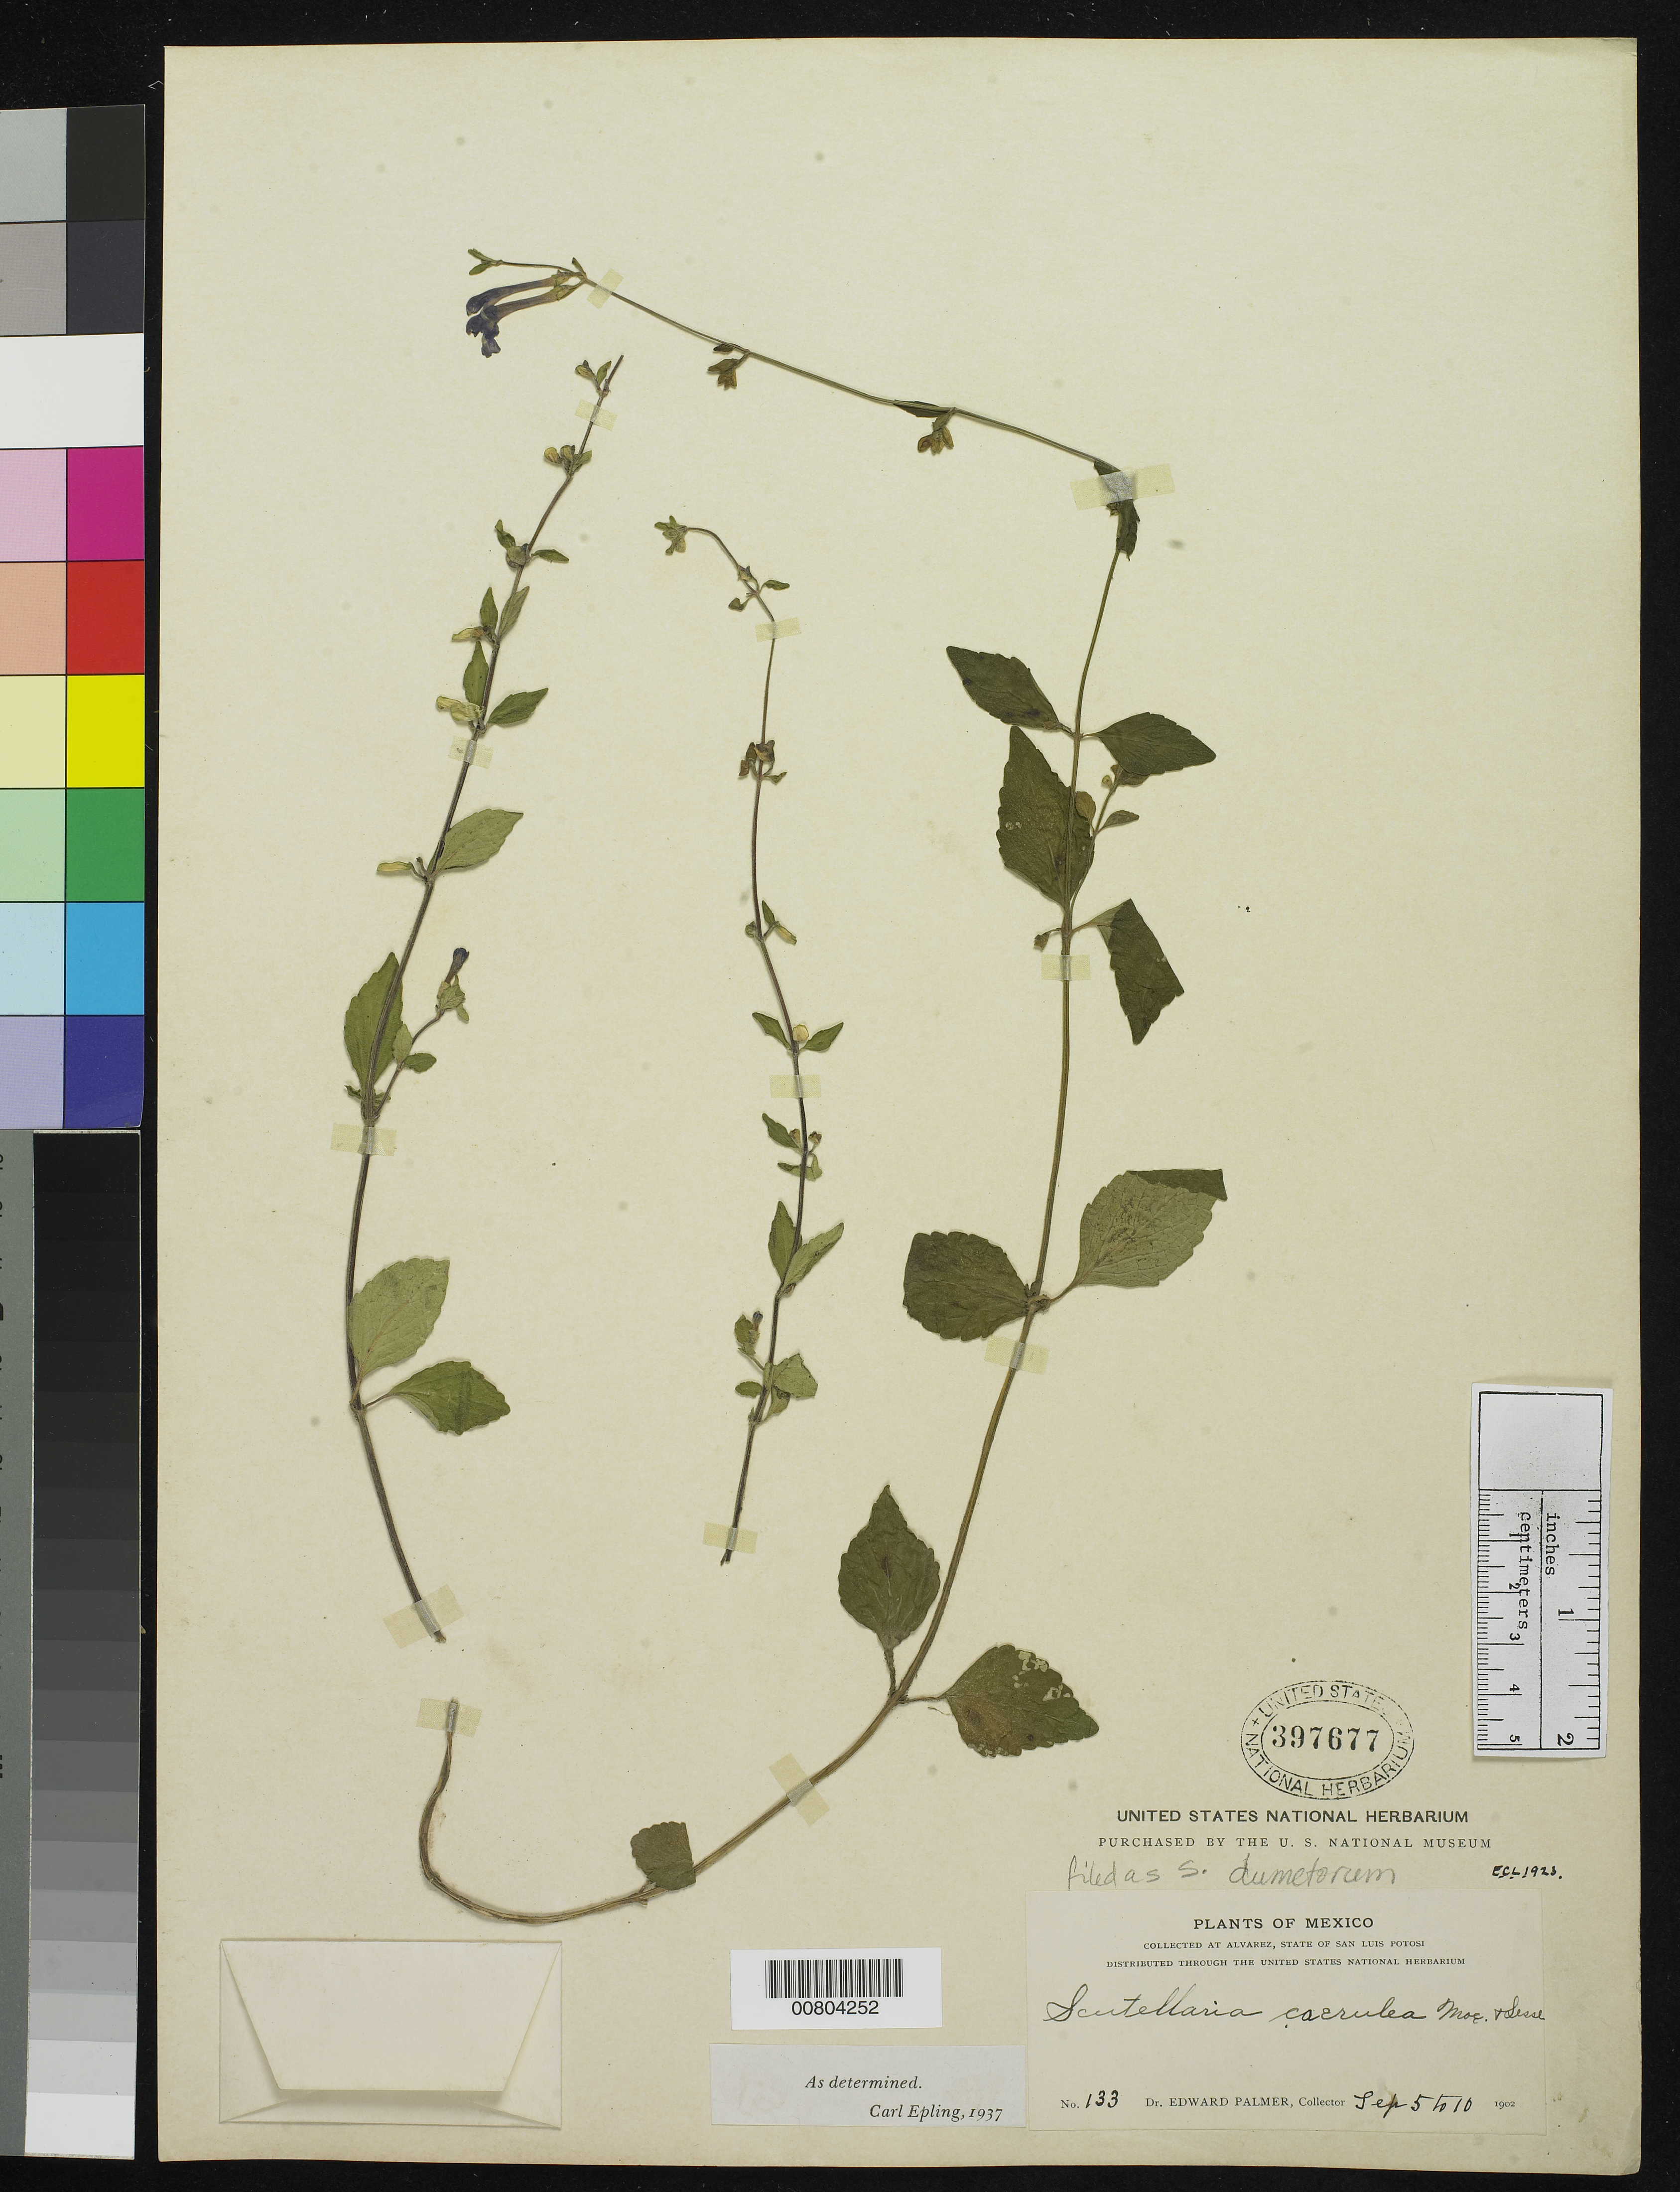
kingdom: Plantae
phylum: Tracheophyta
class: Magnoliopsida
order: Lamiales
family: Lamiaceae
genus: Scutellaria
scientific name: Scutellaria dumetorum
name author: Schltdl.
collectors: E. Palmer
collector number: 133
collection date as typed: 05 Sep 1902 to 10 Sep 1902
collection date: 1902-09-05/1902-09-10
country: Mexico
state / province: San Luis Potosí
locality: Alvarez, San Luis Potosí.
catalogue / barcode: US 397677